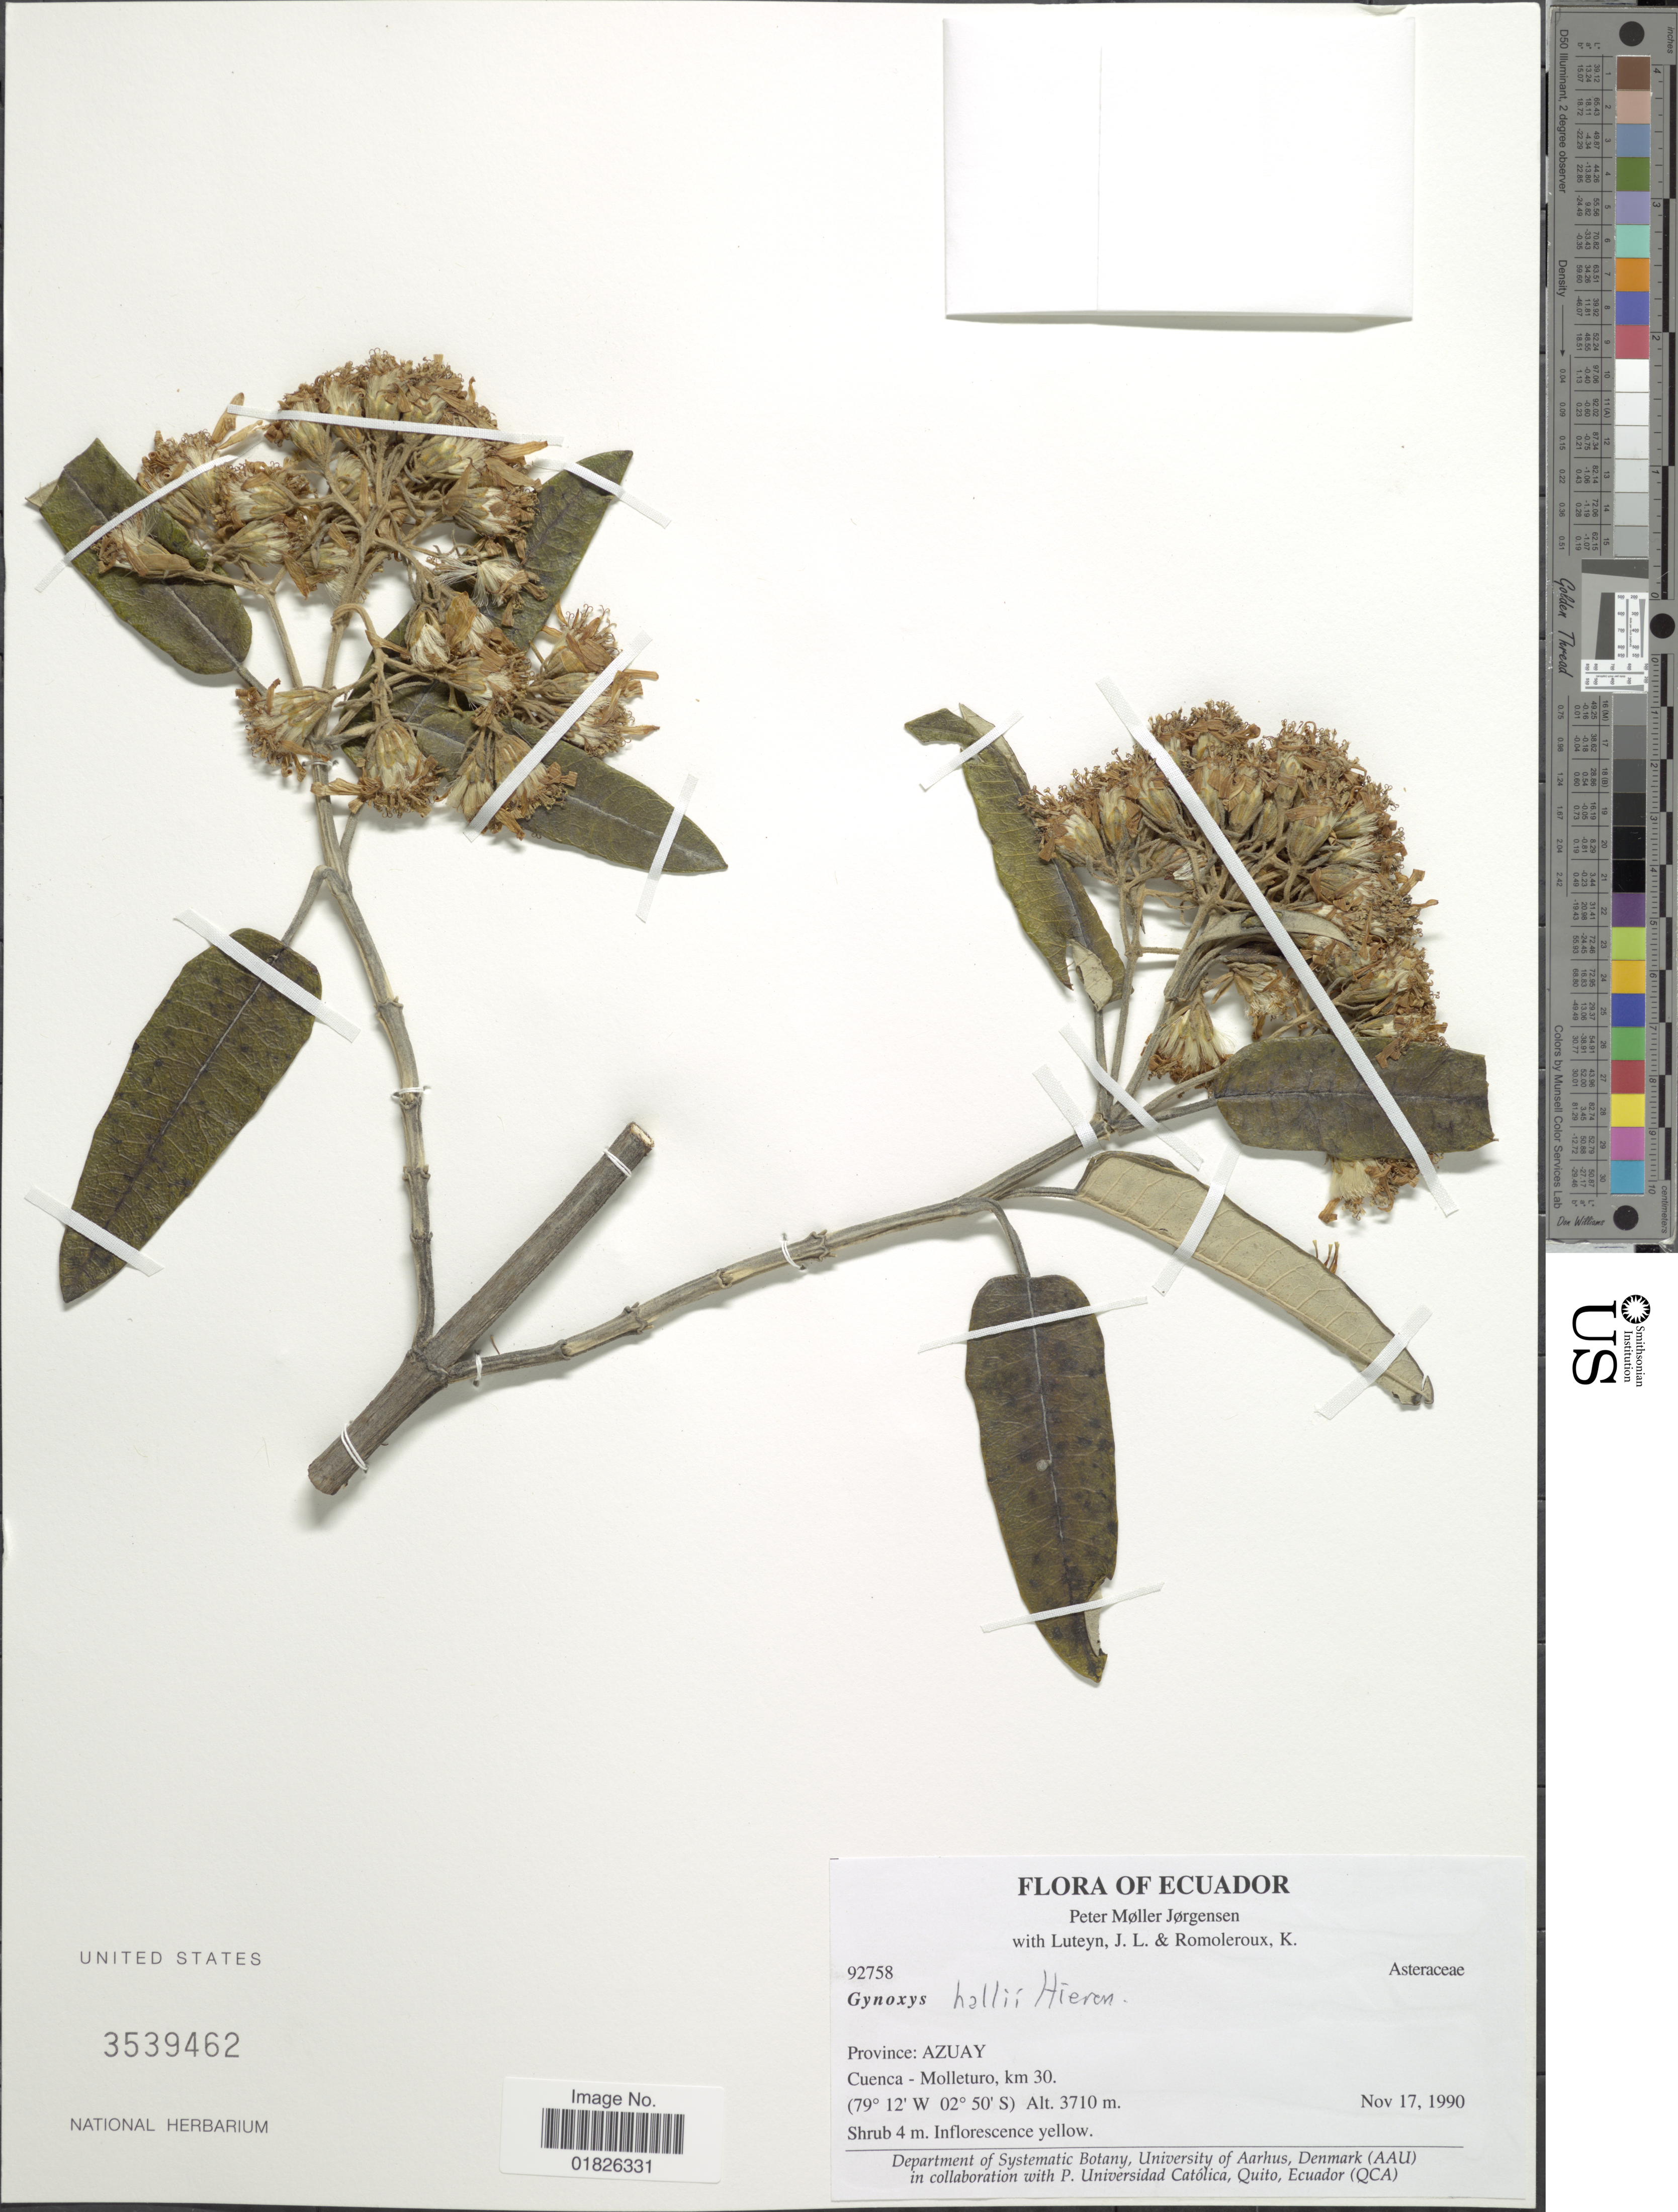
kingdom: Plantae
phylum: Tracheophyta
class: Magnoliopsida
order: Asterales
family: Asteraceae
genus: Gynoxys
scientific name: Gynoxys hallii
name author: Cass.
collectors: P. M. Jørgensen, J. L. Luteyn & K. Romoleroux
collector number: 92758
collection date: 1990-11-17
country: Ecuador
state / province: Azuay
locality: Cuenca-Molleturo, km. 30.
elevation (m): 3710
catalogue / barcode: US 3539462